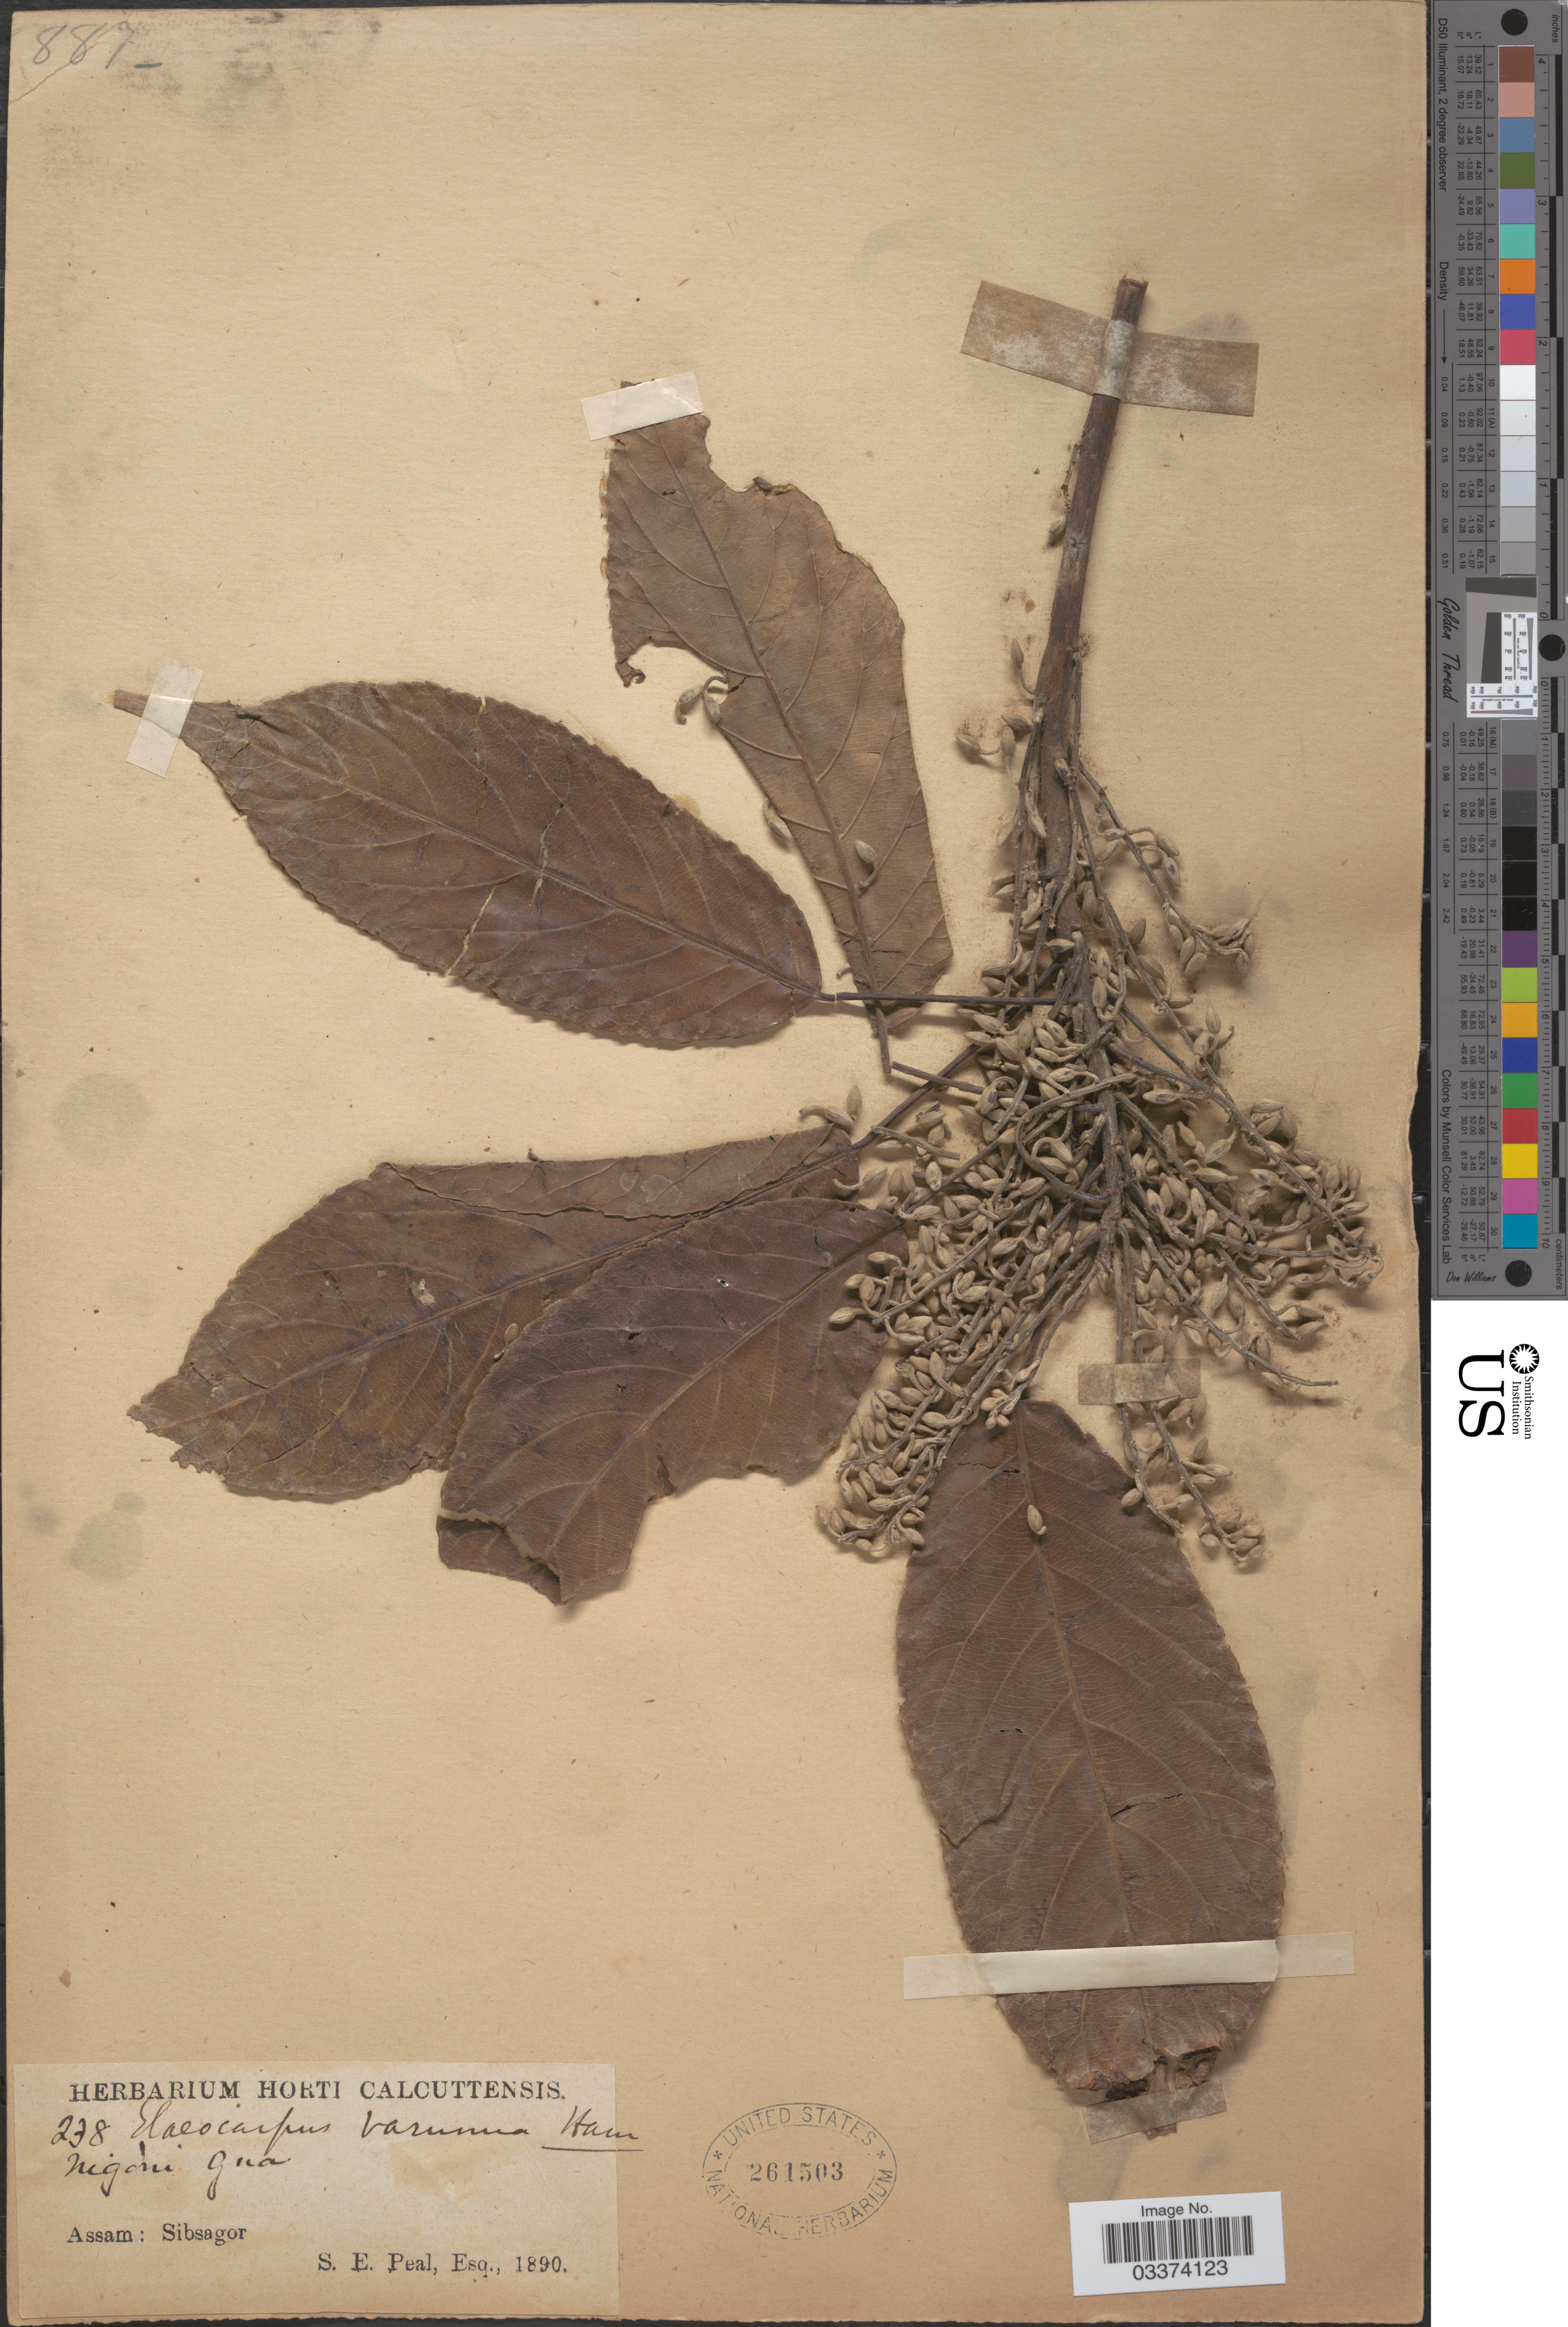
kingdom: Plantae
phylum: Tracheophyta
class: Magnoliopsida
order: Oxalidales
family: Elaeocarpaceae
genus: Elaeocarpus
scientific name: Elaeocarpus varunua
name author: Buch.-Ham. & Mast.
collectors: S. Peal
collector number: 238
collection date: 1890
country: India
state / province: Assam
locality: Sibsagor.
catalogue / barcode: US 261503